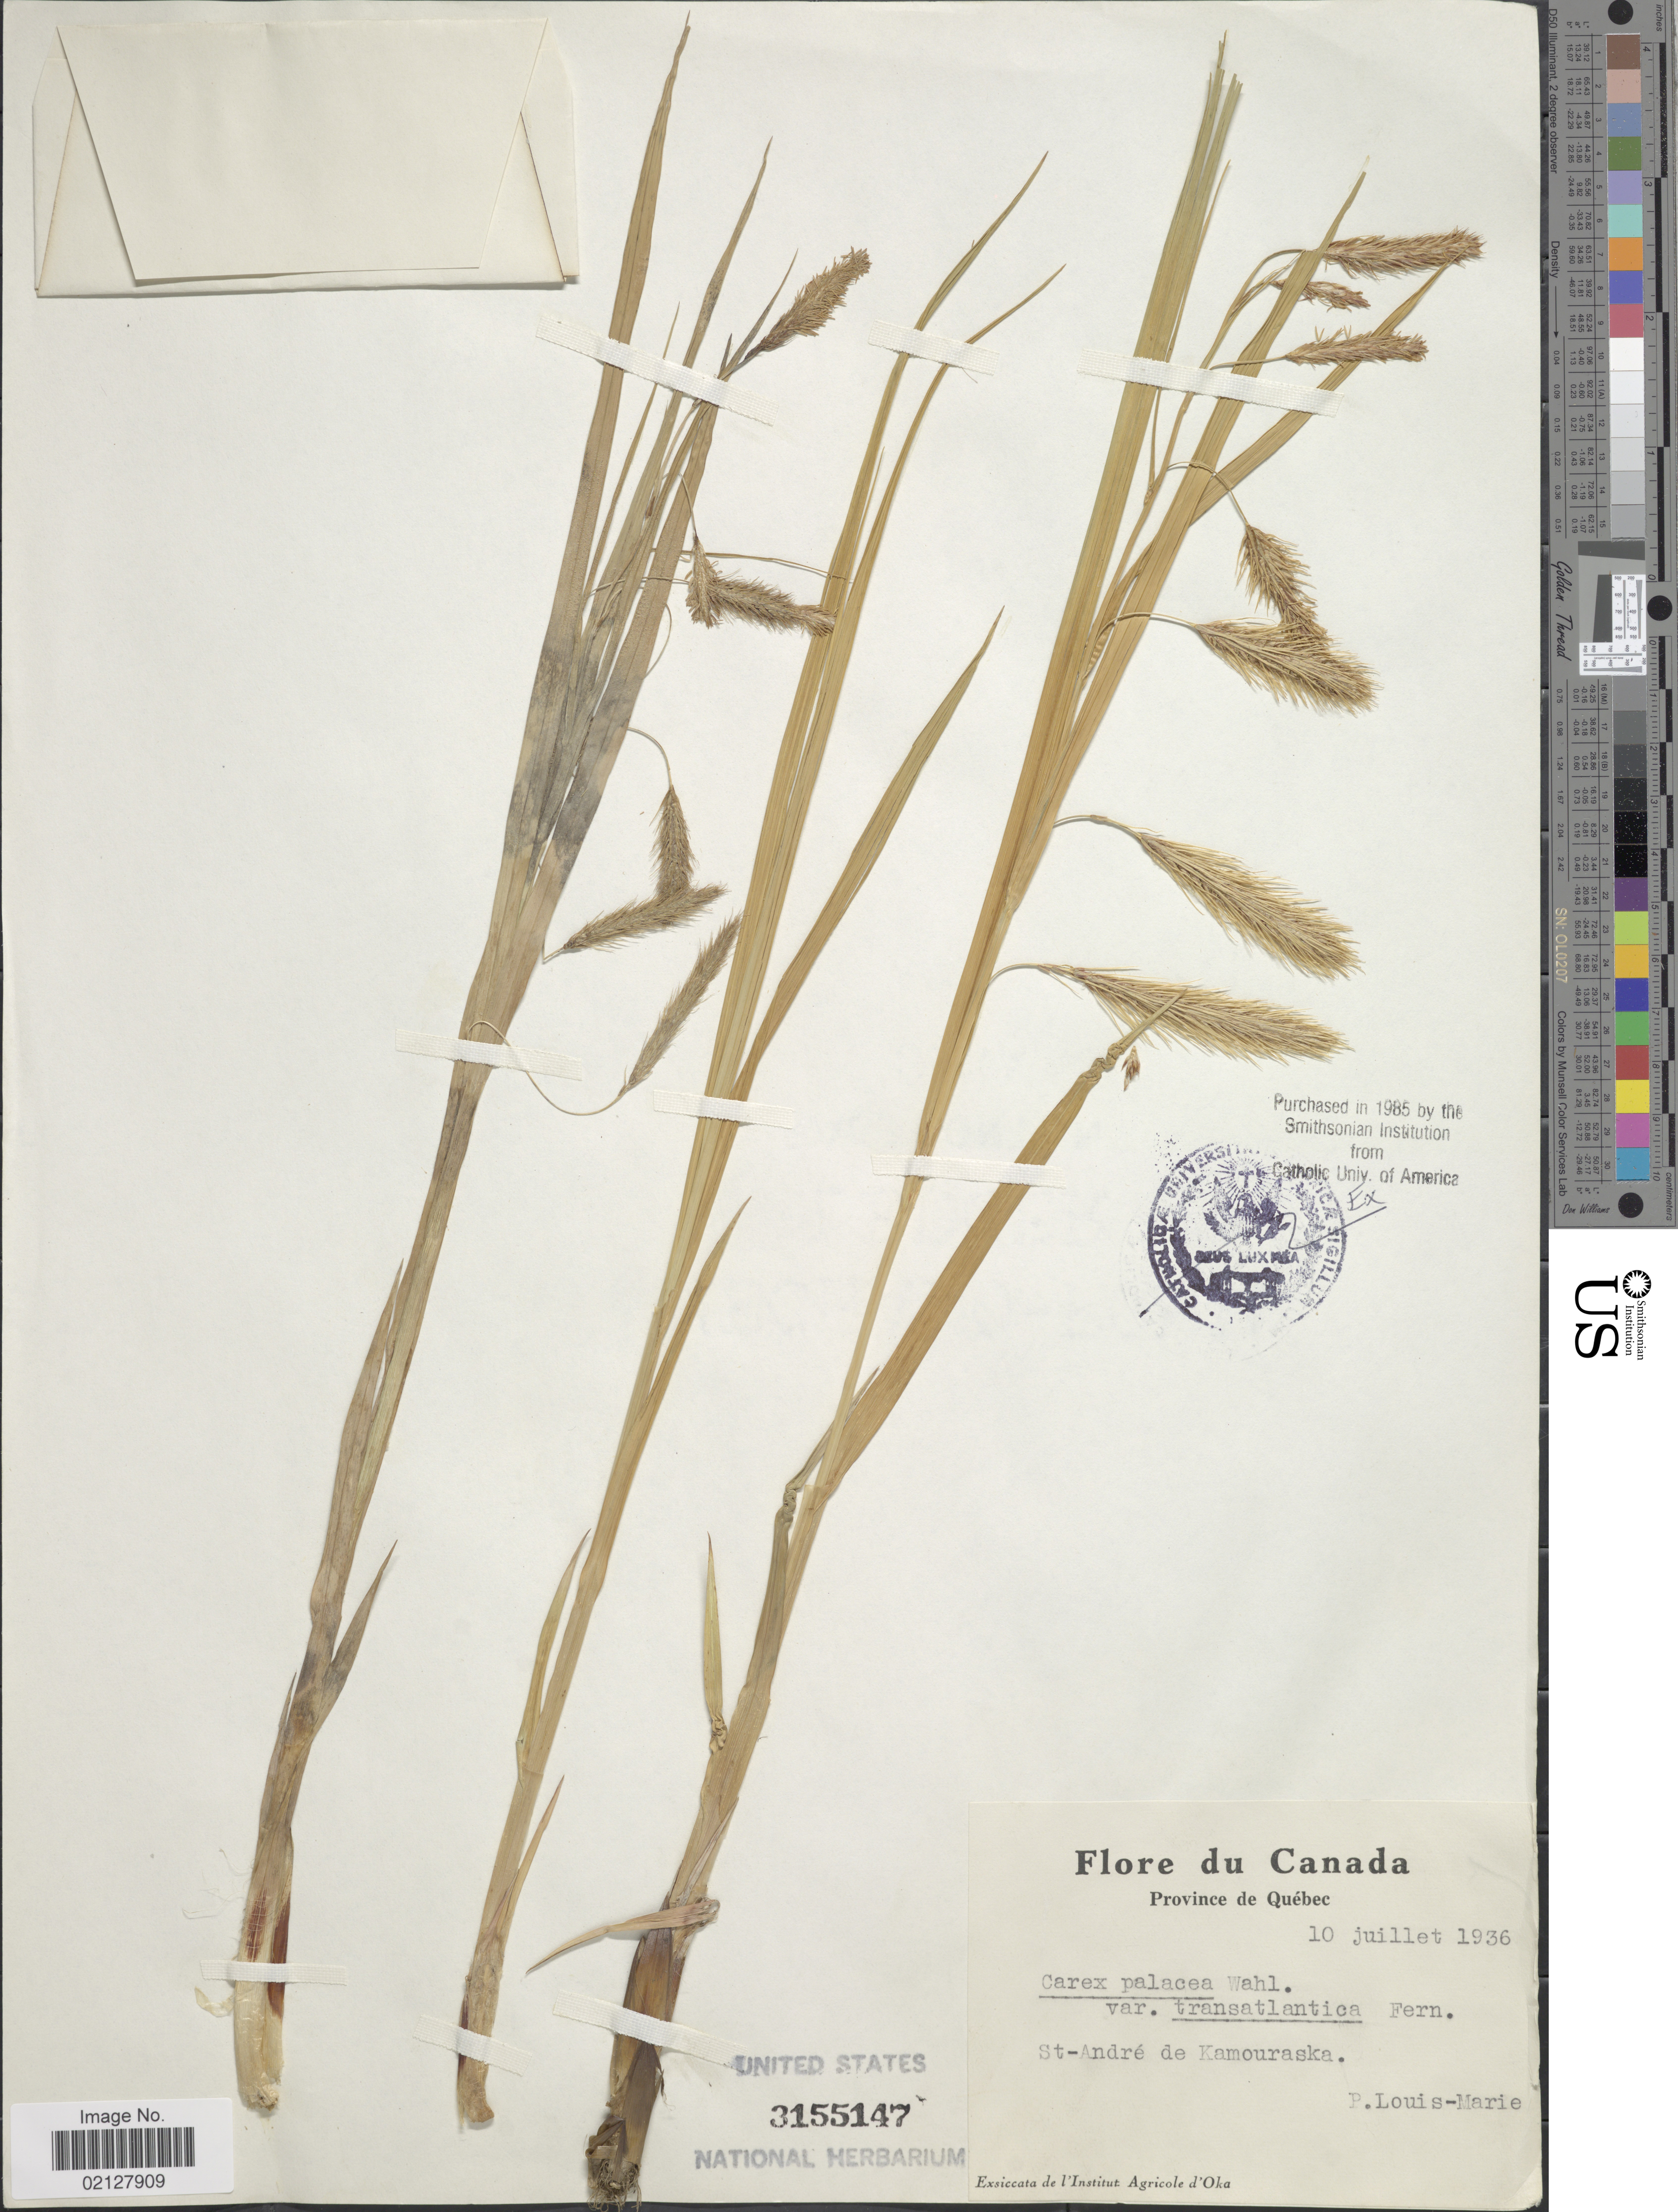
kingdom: Plantae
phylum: Tracheophyta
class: Liliopsida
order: Poales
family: Cyperaceae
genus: Carex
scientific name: Carex paleacea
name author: Schreb. ex Wahlenb.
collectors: L.-M. LaLonde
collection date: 1936-07-10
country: Canada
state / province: Quebec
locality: Province du Quebec. St-Andre de Kamouraska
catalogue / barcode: US 3155147